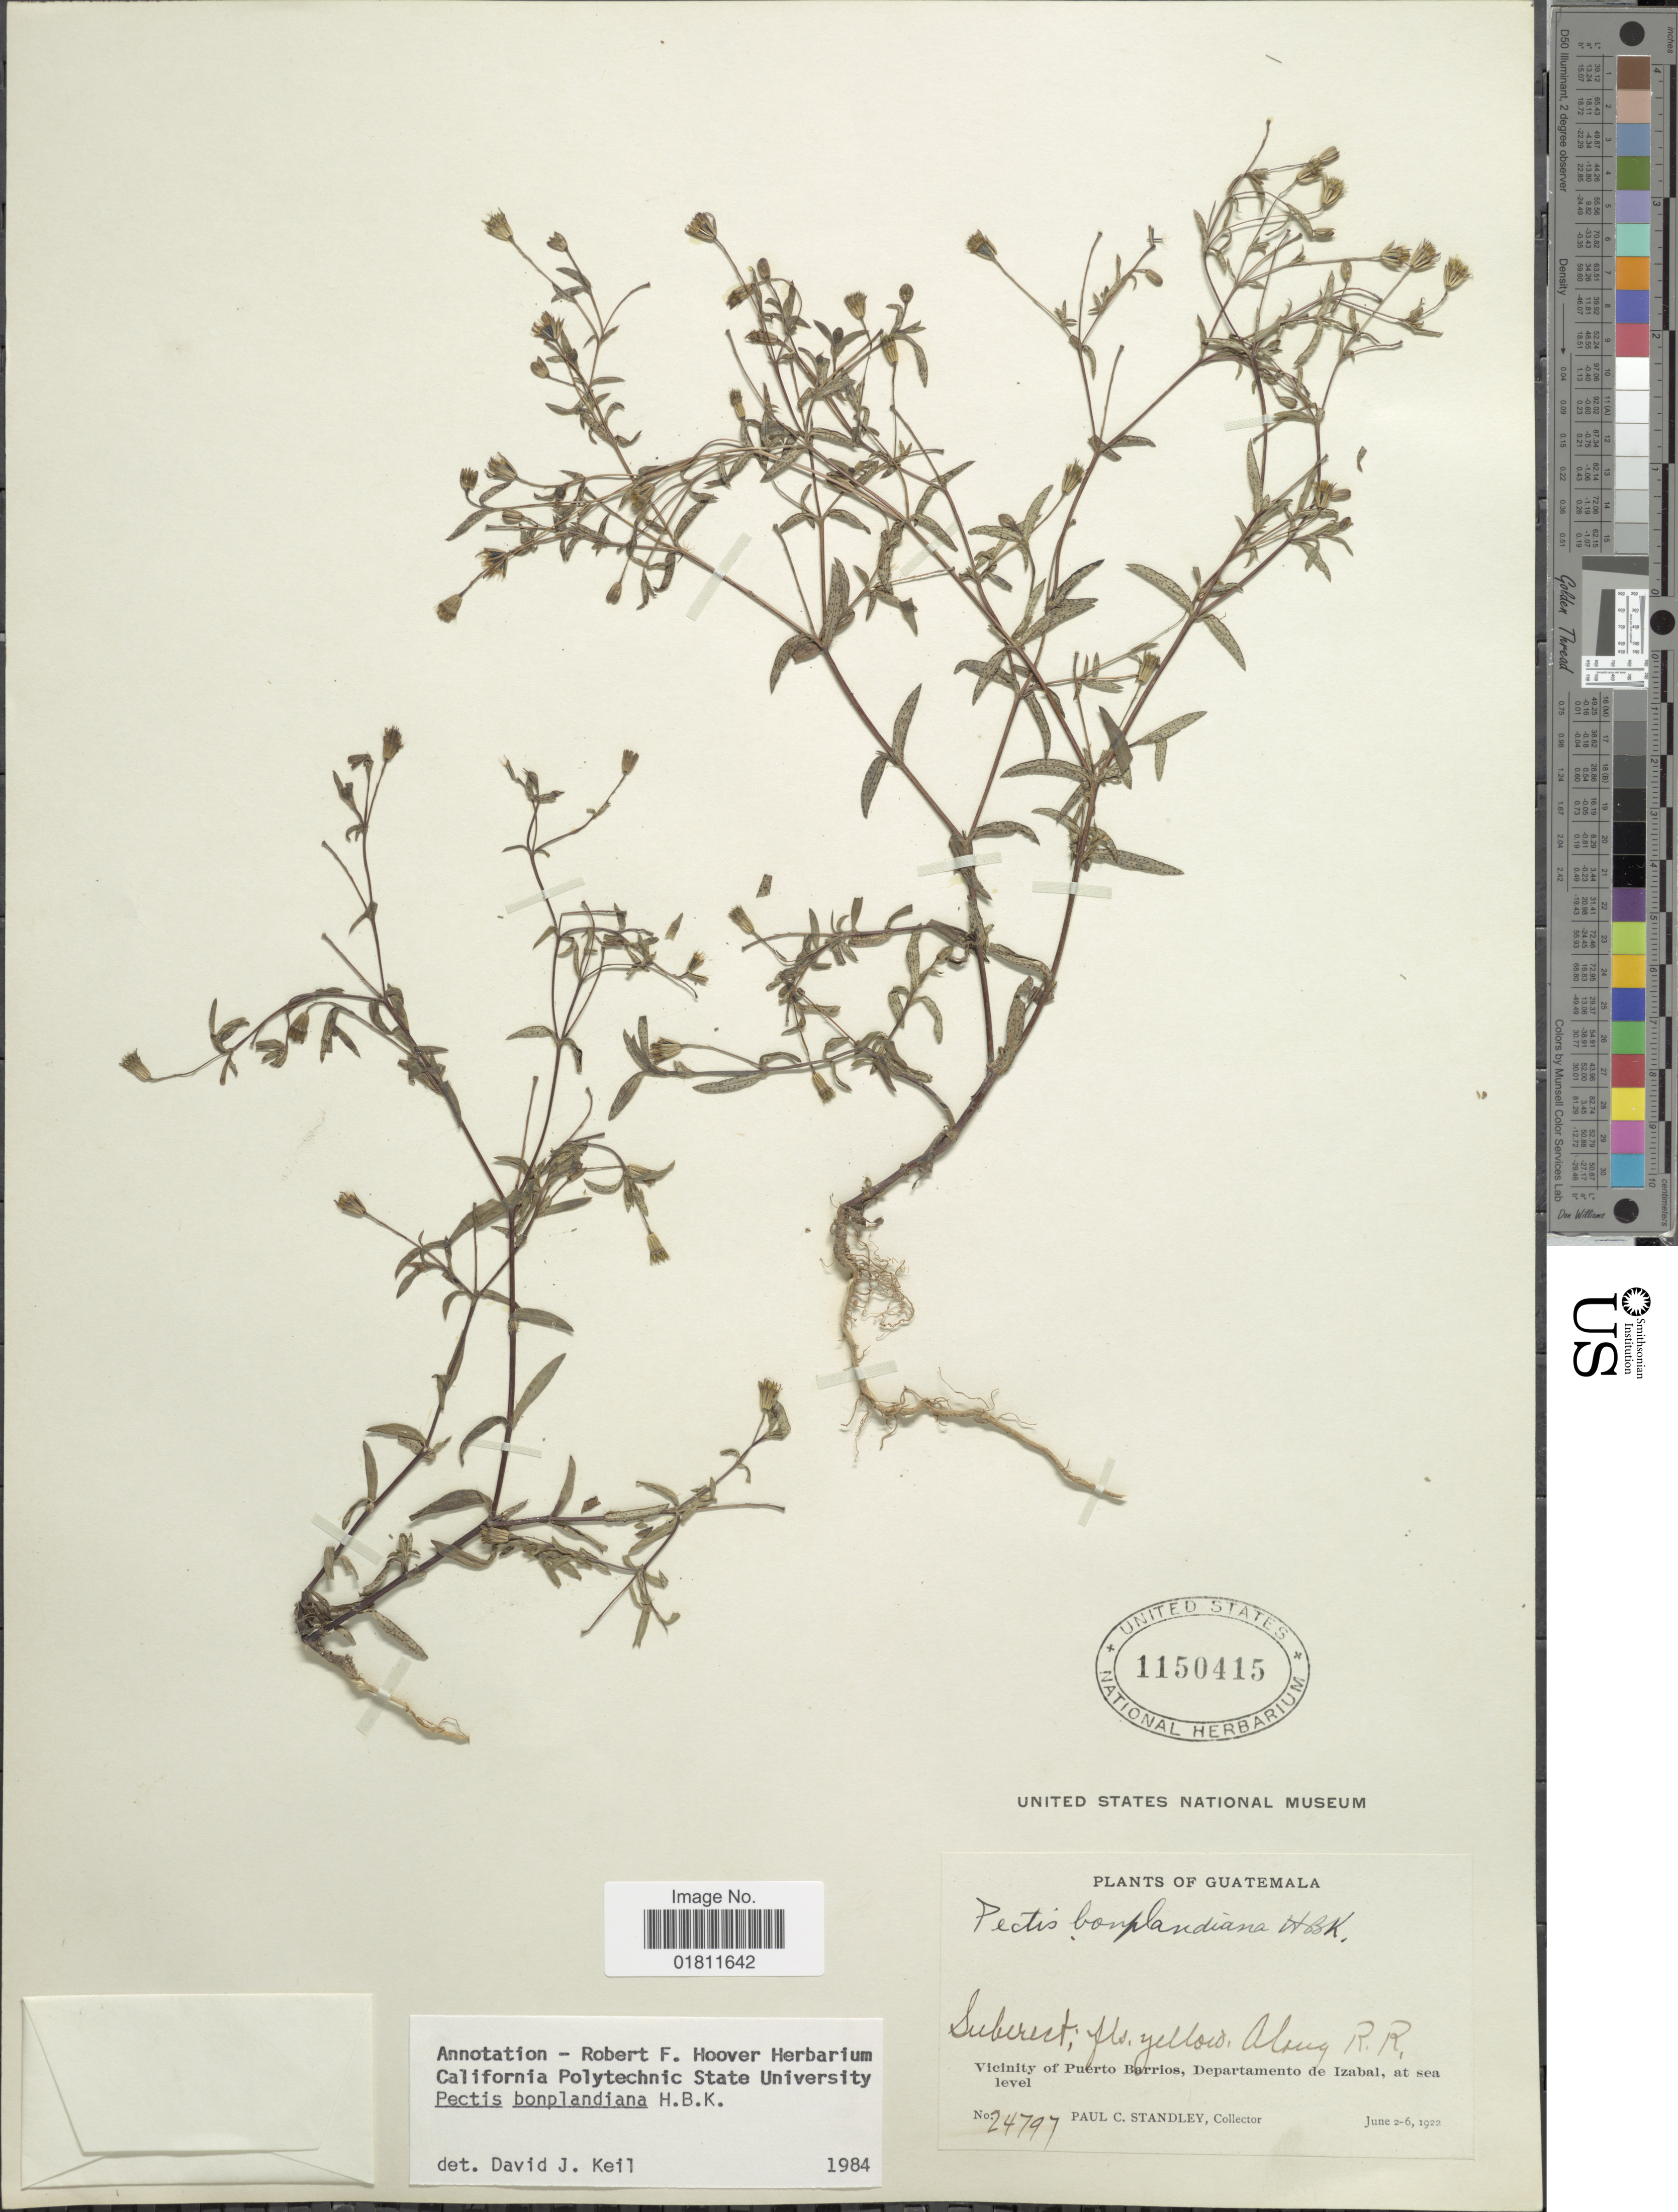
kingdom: Plantae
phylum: Tracheophyta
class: Magnoliopsida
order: Asterales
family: Asteraceae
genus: Pectis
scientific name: Pectis bonplandiana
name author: Kunth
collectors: P. C. Standley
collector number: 24797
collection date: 1922-06-02/1922-06-06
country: Guatemala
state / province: Izabal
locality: Along R. R. Vicinity of Puerto Barrios. Departamento de Izabal.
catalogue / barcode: US 1150415